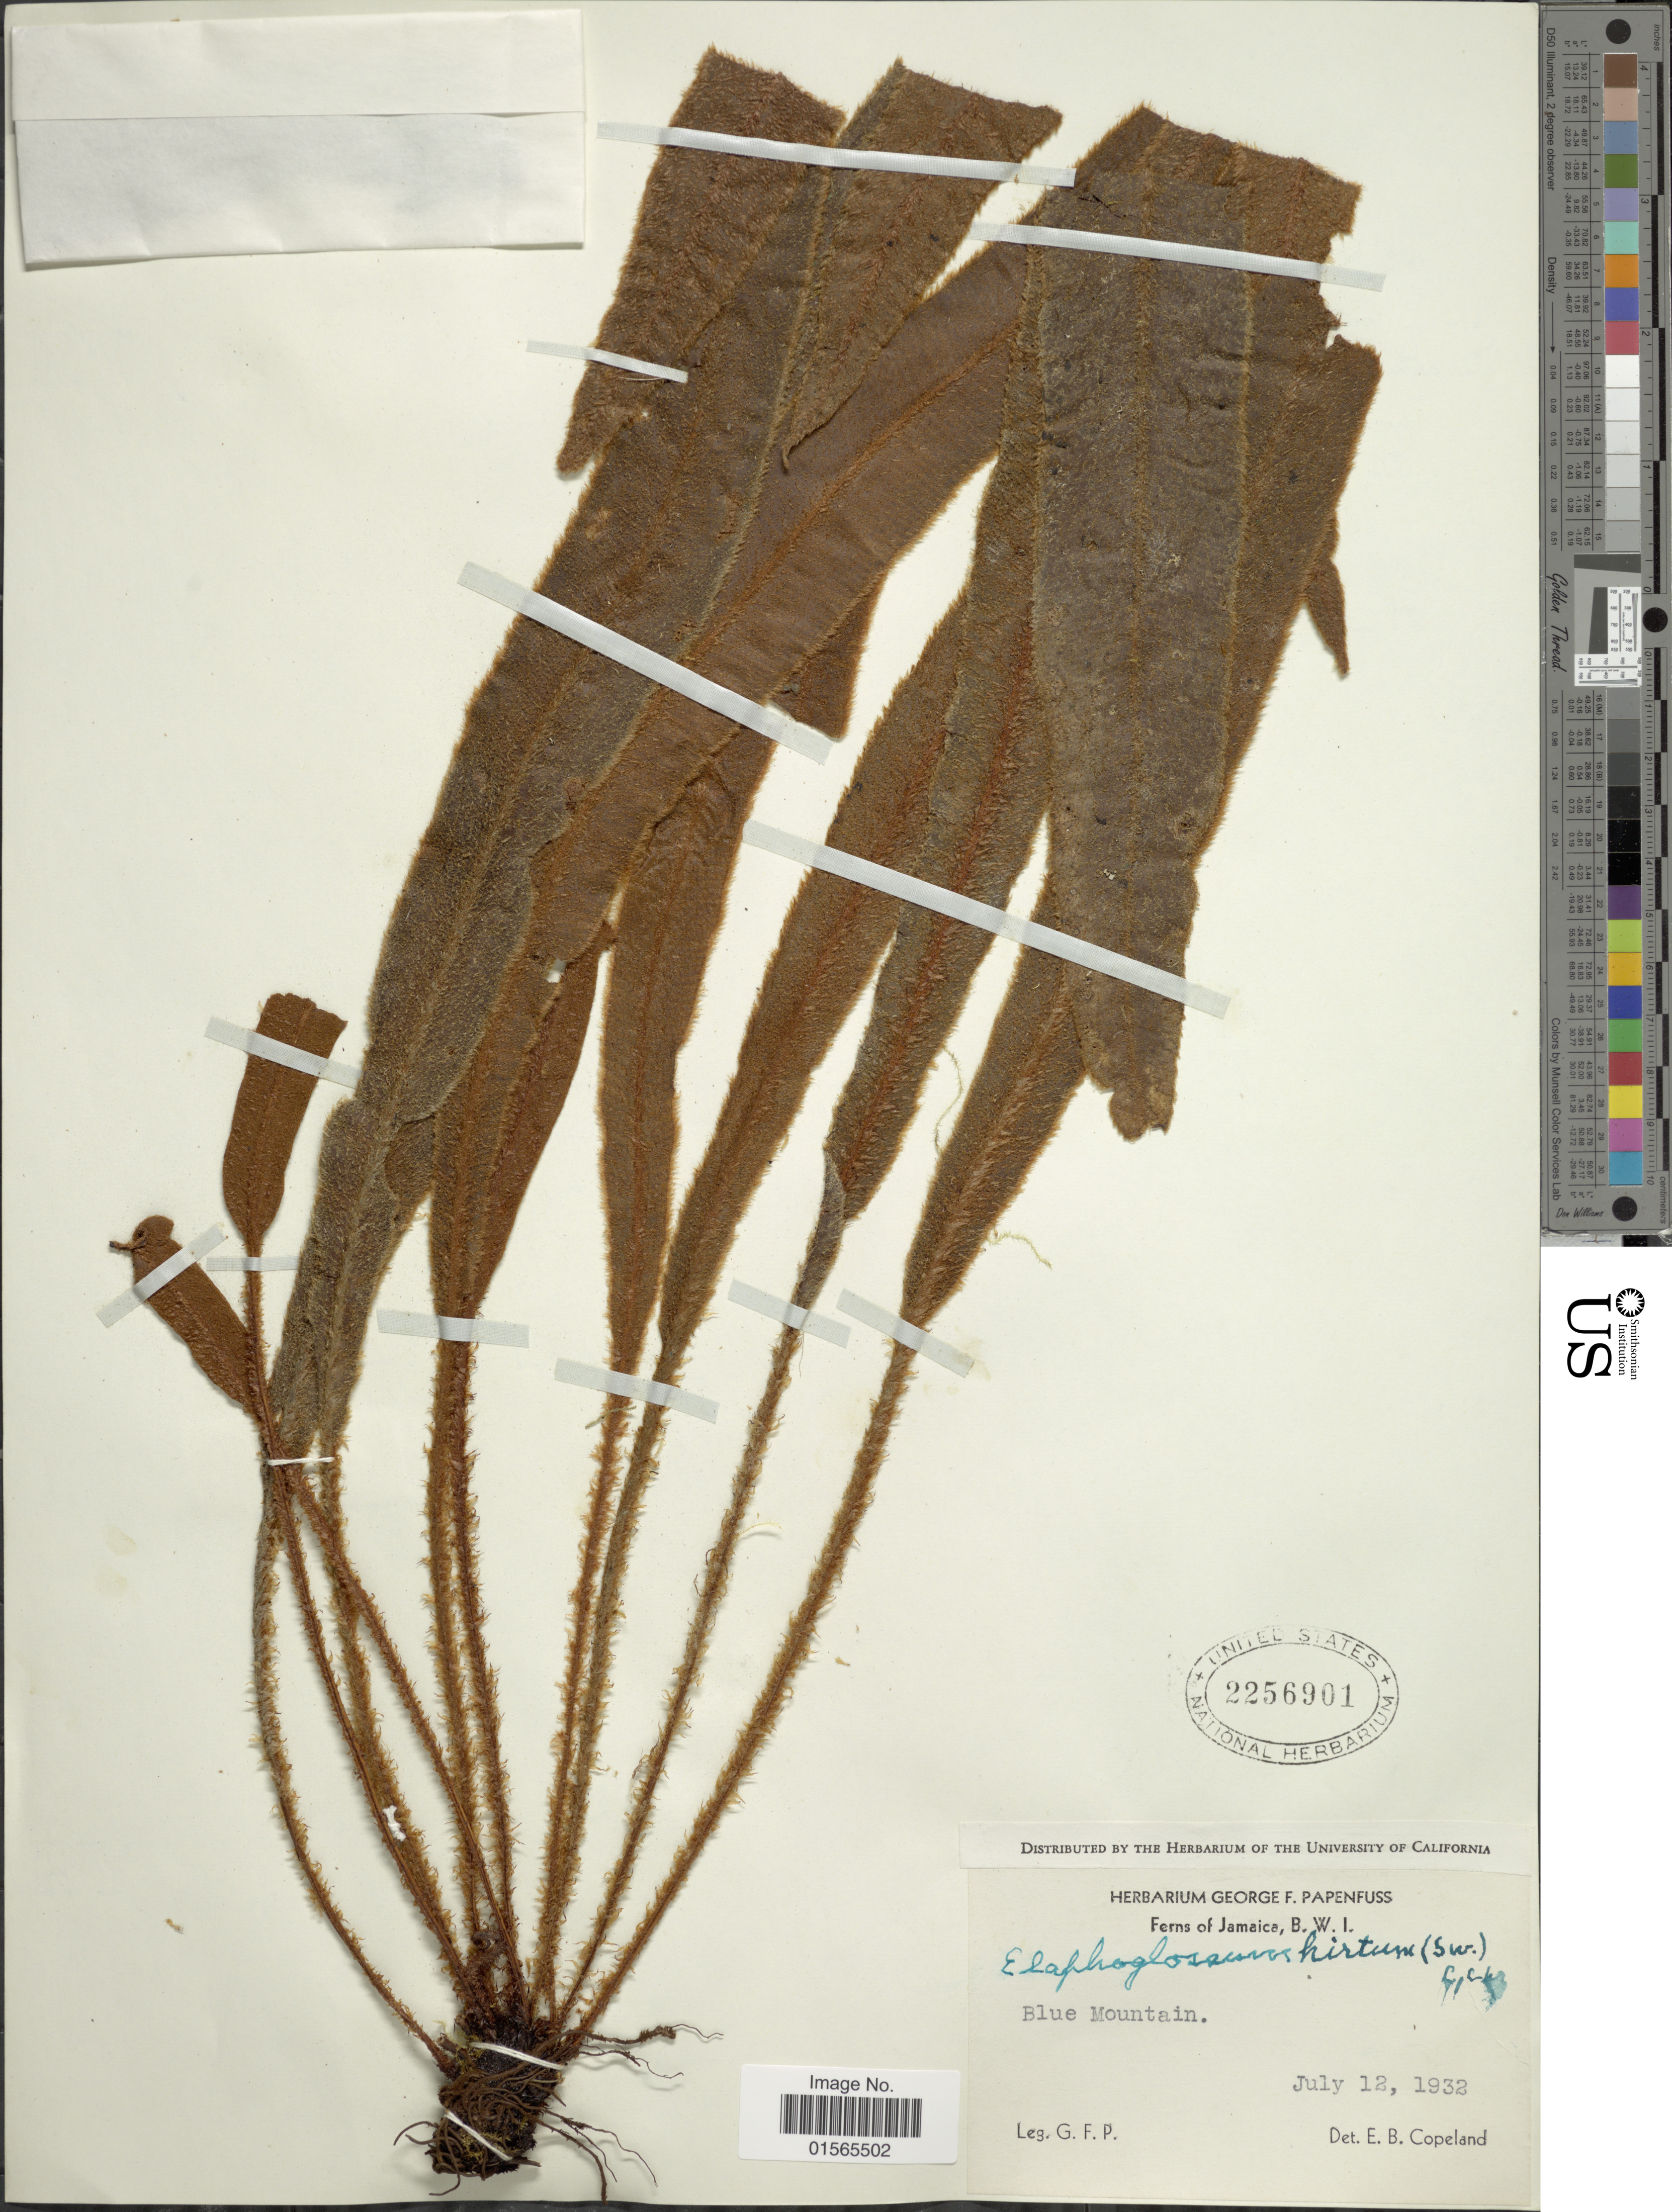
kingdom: Plantae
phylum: Tracheophyta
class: Polypodiopsida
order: Polypodiales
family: Dryopteridaceae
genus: Elaphoglossum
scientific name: Elaphoglossum hirtum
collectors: G. Papenfuss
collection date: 1932-07-12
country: Jamaica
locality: Blue Mountain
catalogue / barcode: US 2256901